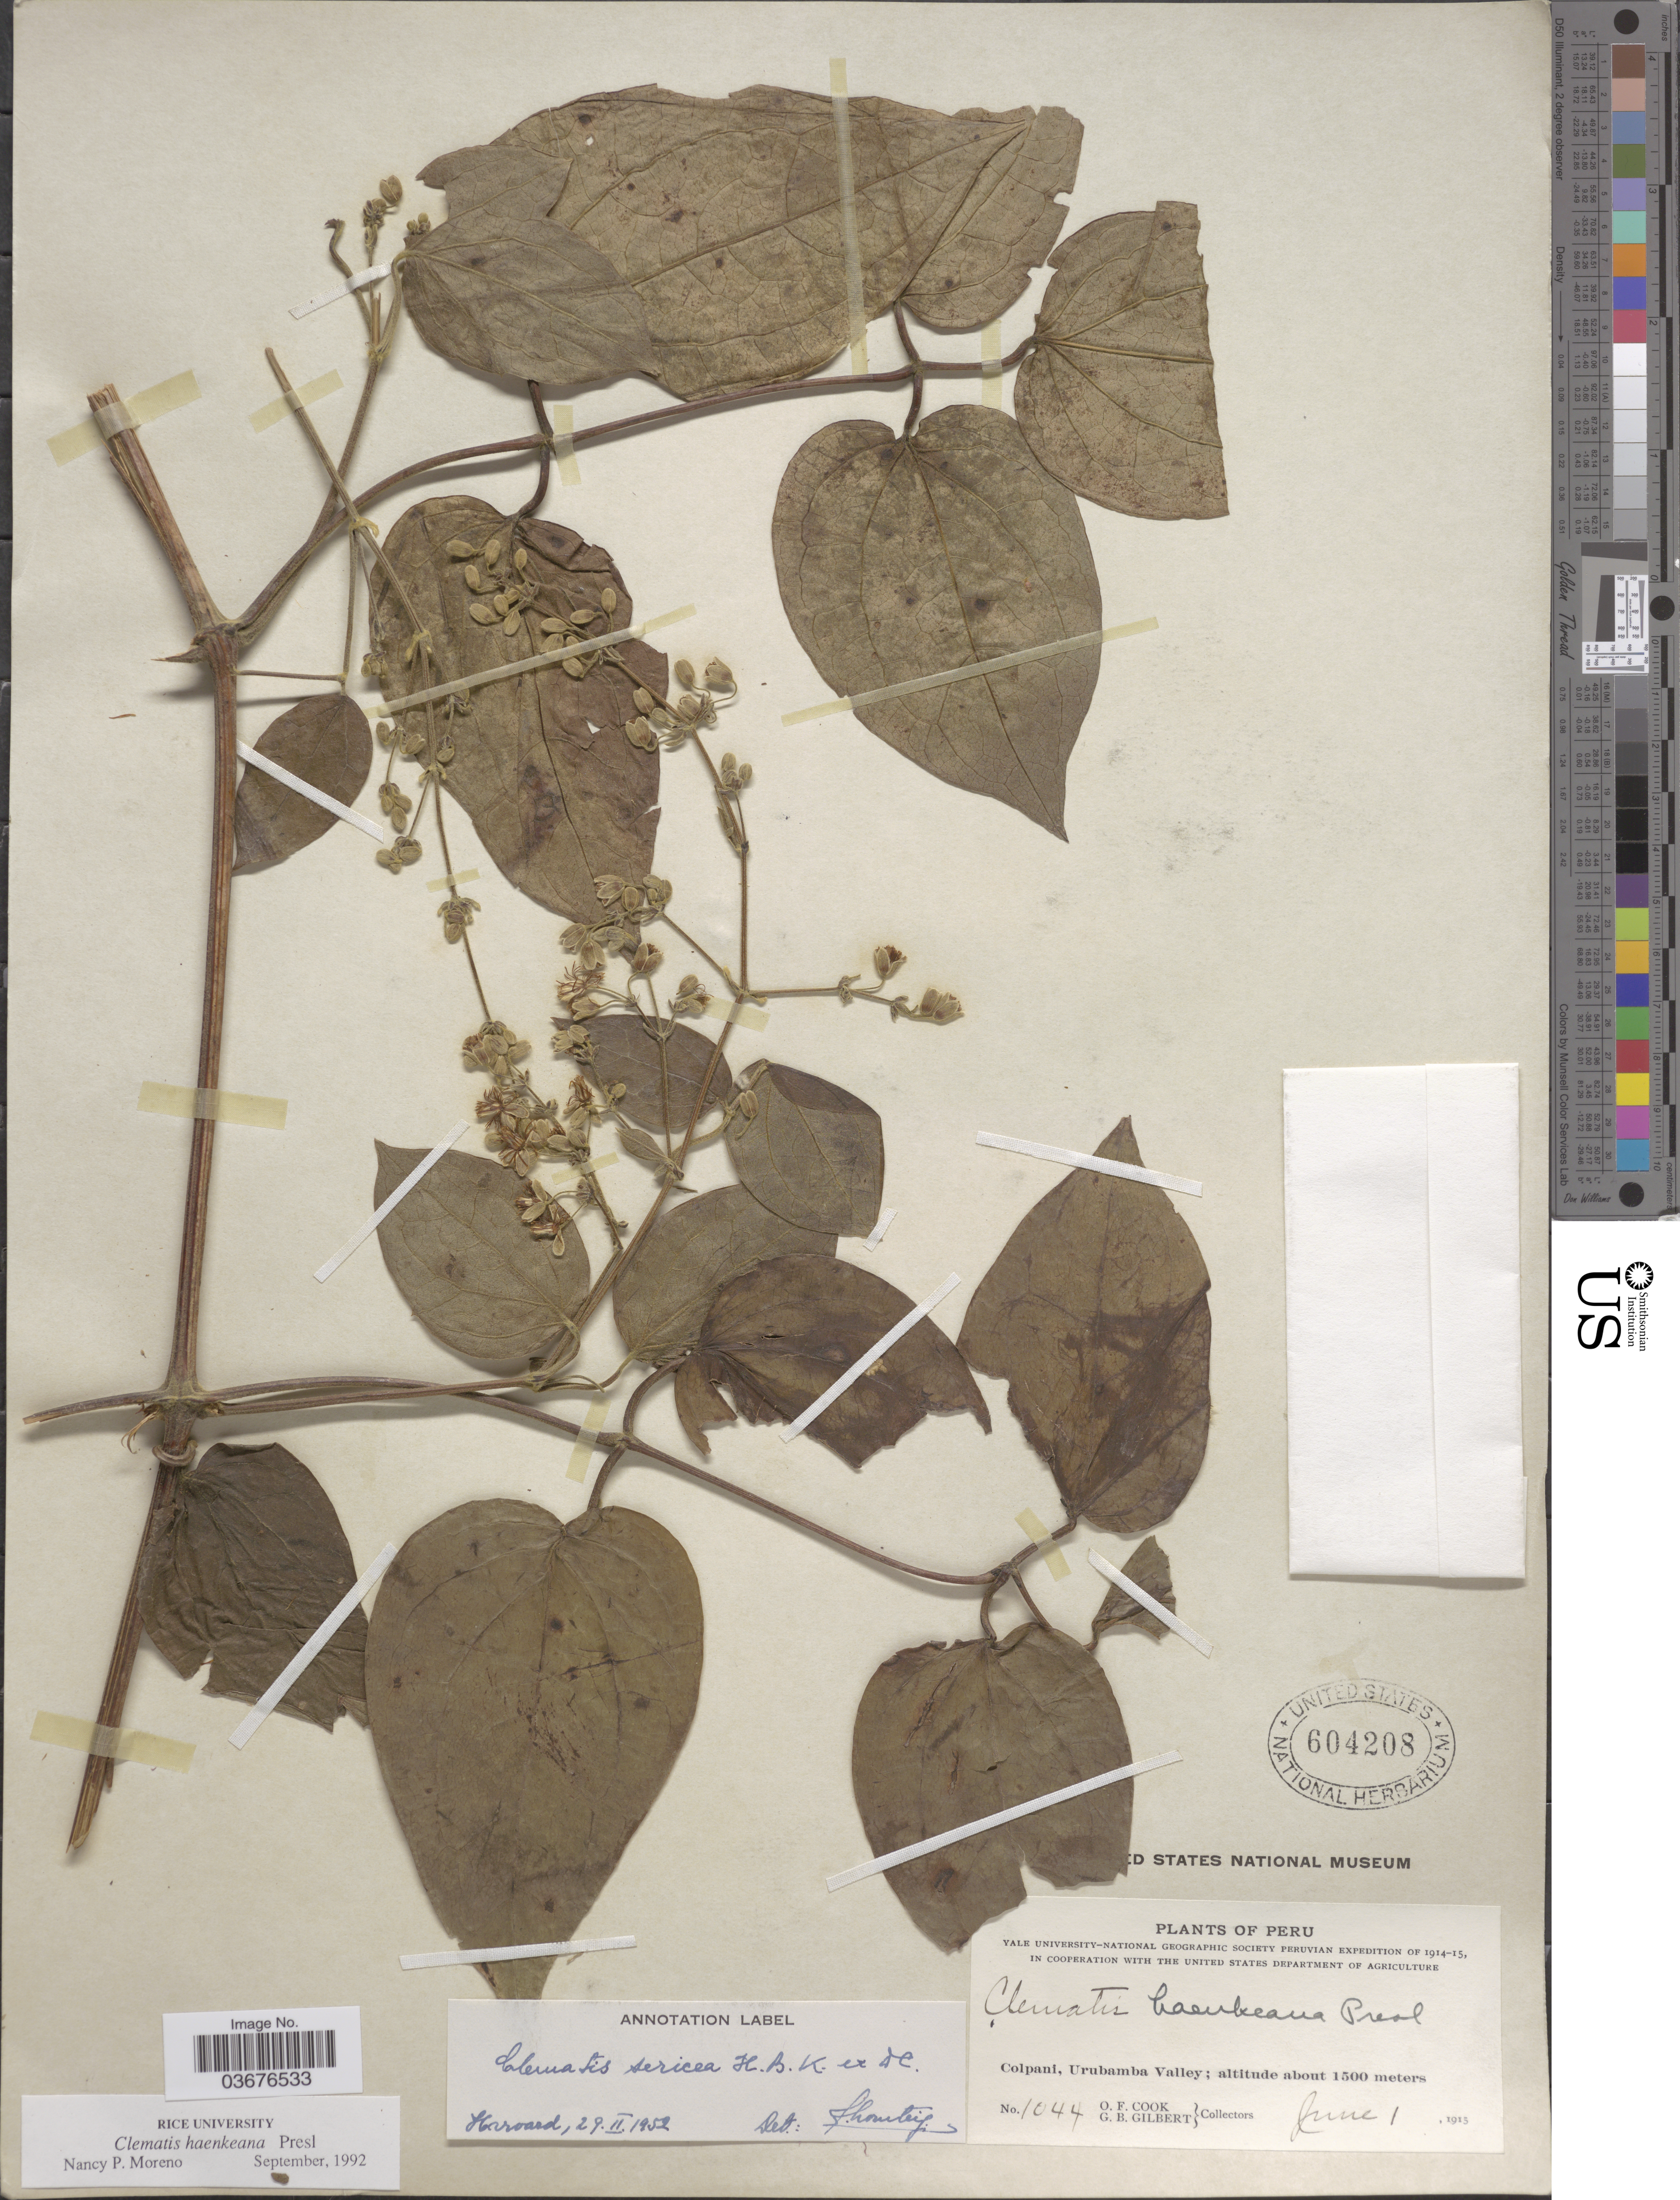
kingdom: Plantae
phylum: Tracheophyta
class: Magnoliopsida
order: Ranunculales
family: Ranunculaceae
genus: Clematis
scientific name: Clematis haenkeana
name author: C. Presl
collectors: O. F. Cook & G. B. Gilbert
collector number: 1044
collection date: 1915-06-01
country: Peru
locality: Colpani, Urubamba Valley.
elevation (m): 1500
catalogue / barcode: US 604208